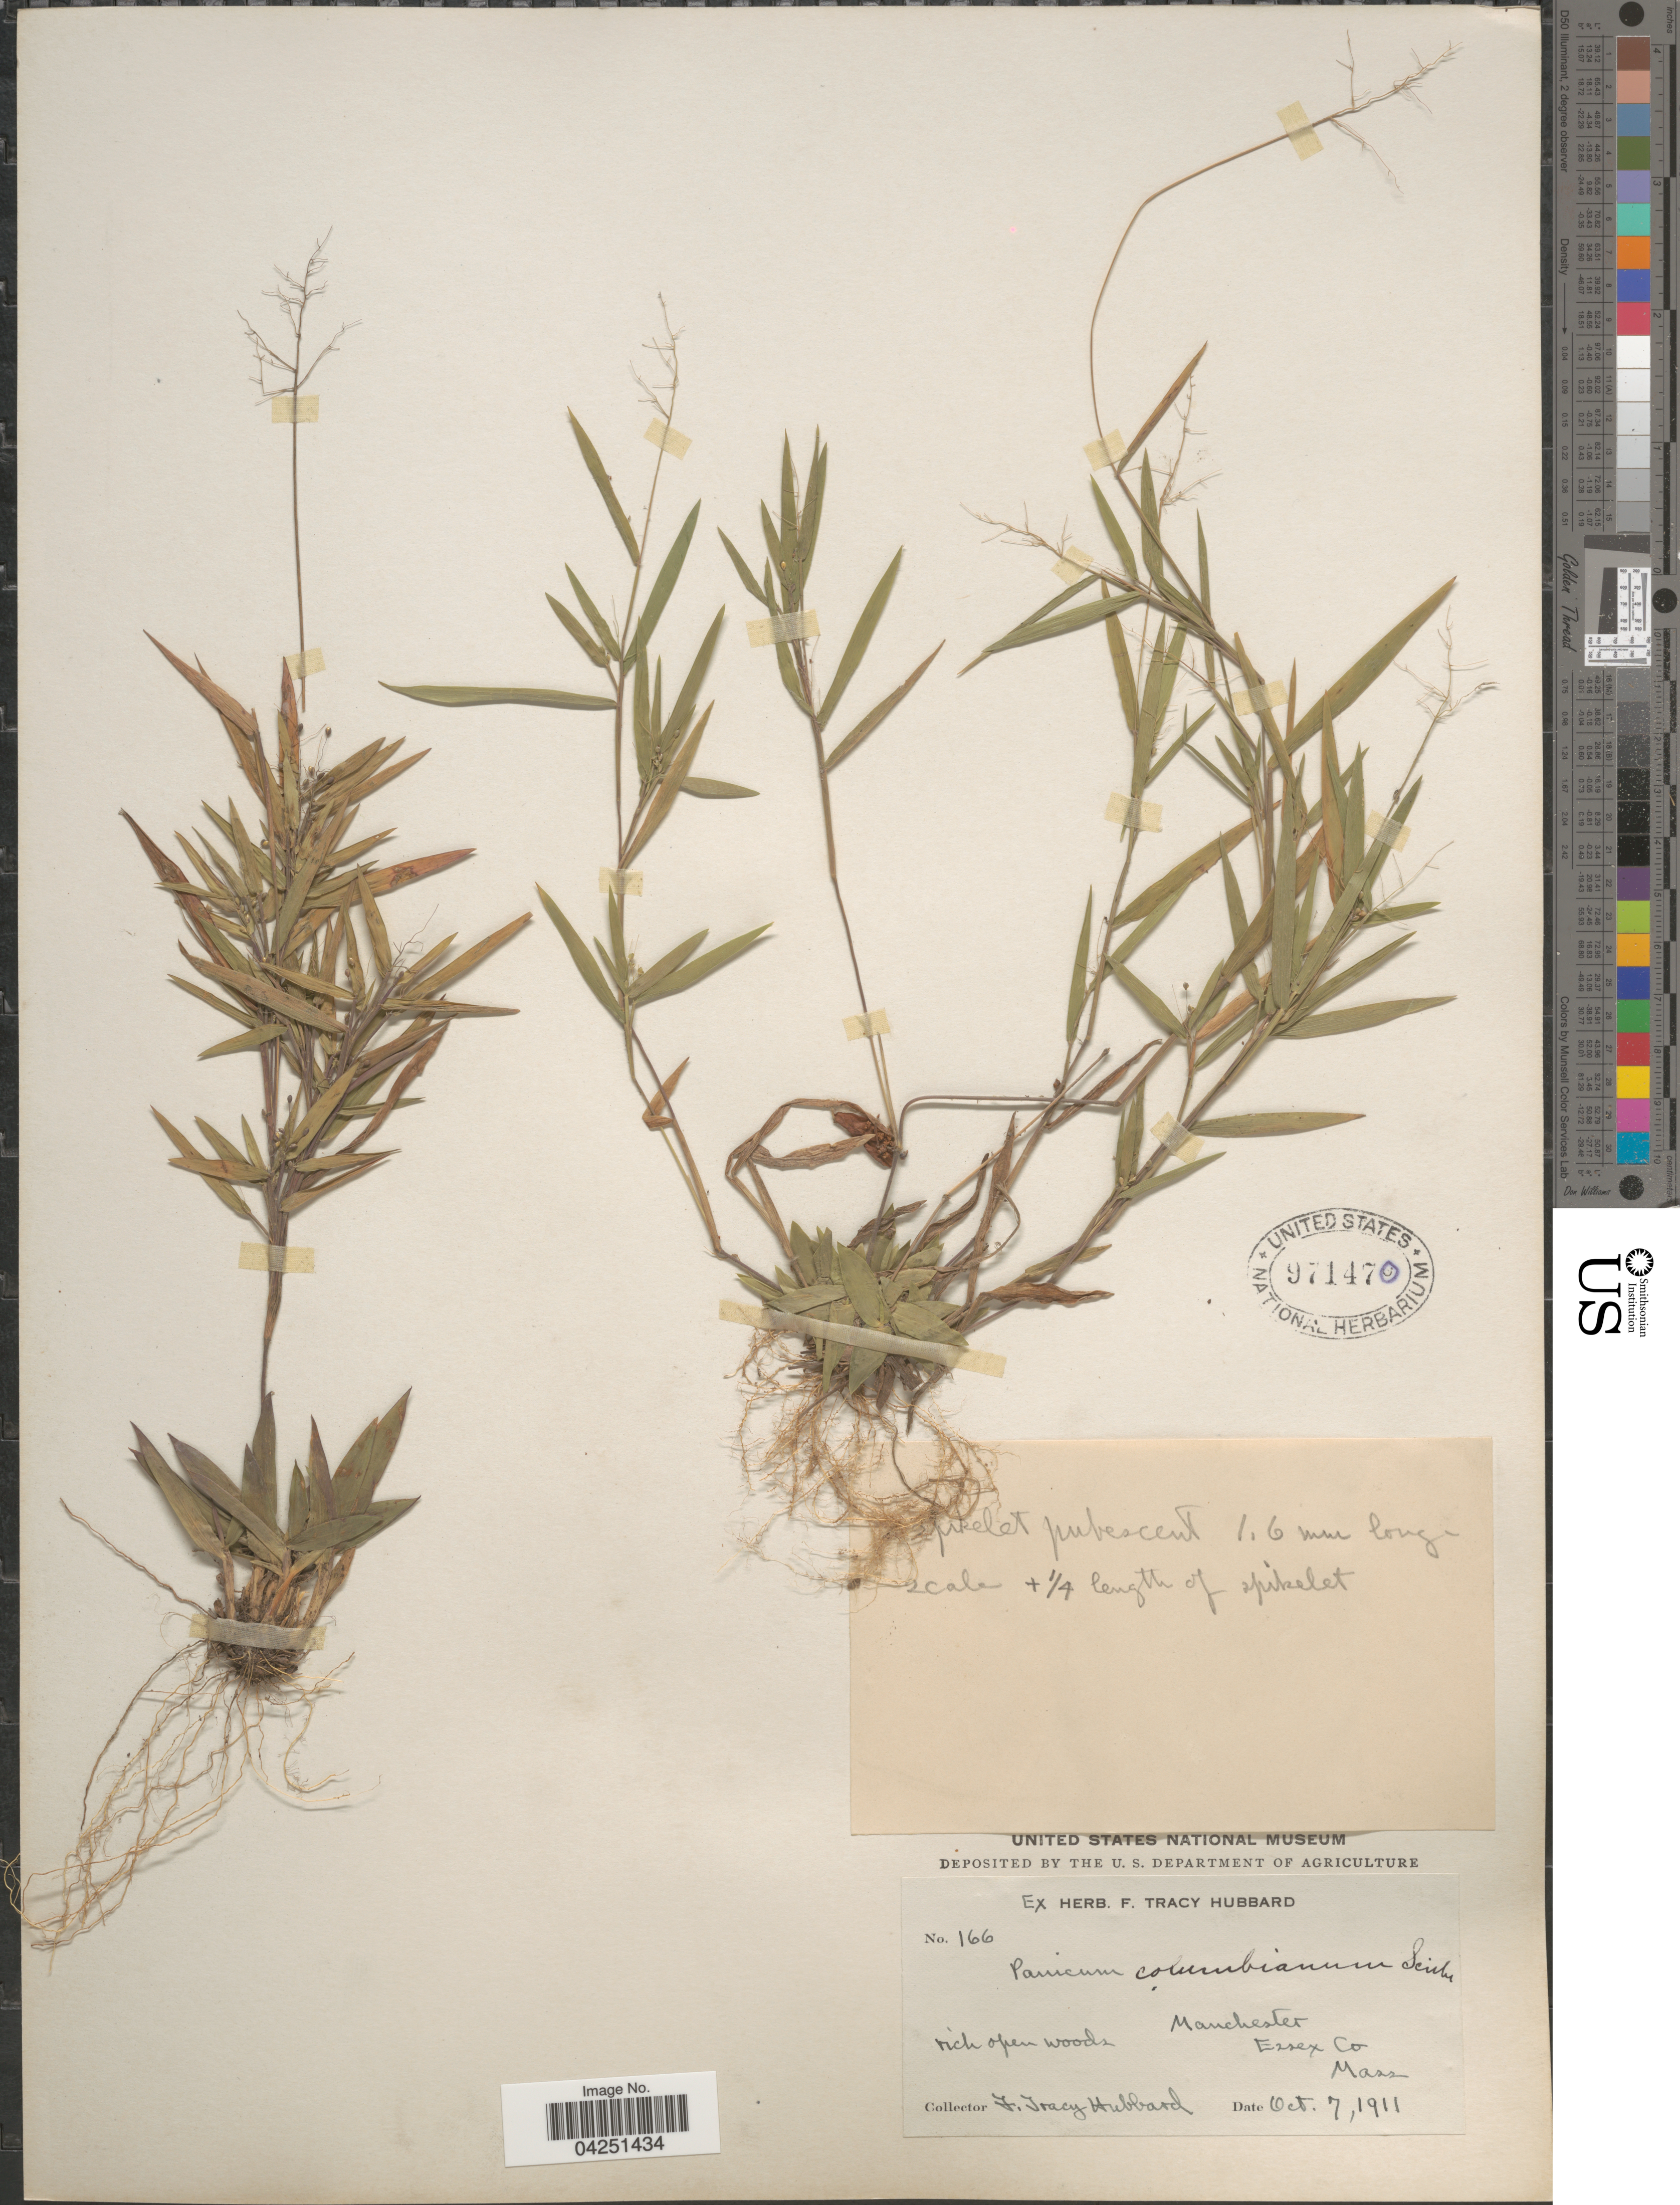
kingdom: Plantae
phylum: Tracheophyta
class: Liliopsida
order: Poales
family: Poaceae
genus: Dichanthelium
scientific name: Dichanthelium acuminatum var. acuminatum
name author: (Sw.) Gould & C.A. Clark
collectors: F. T. Hubbard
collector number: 166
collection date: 1911-10-07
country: United States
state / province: Massachusetts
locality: Rich open woods. Manchester. Essex Co.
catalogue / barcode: US 971470